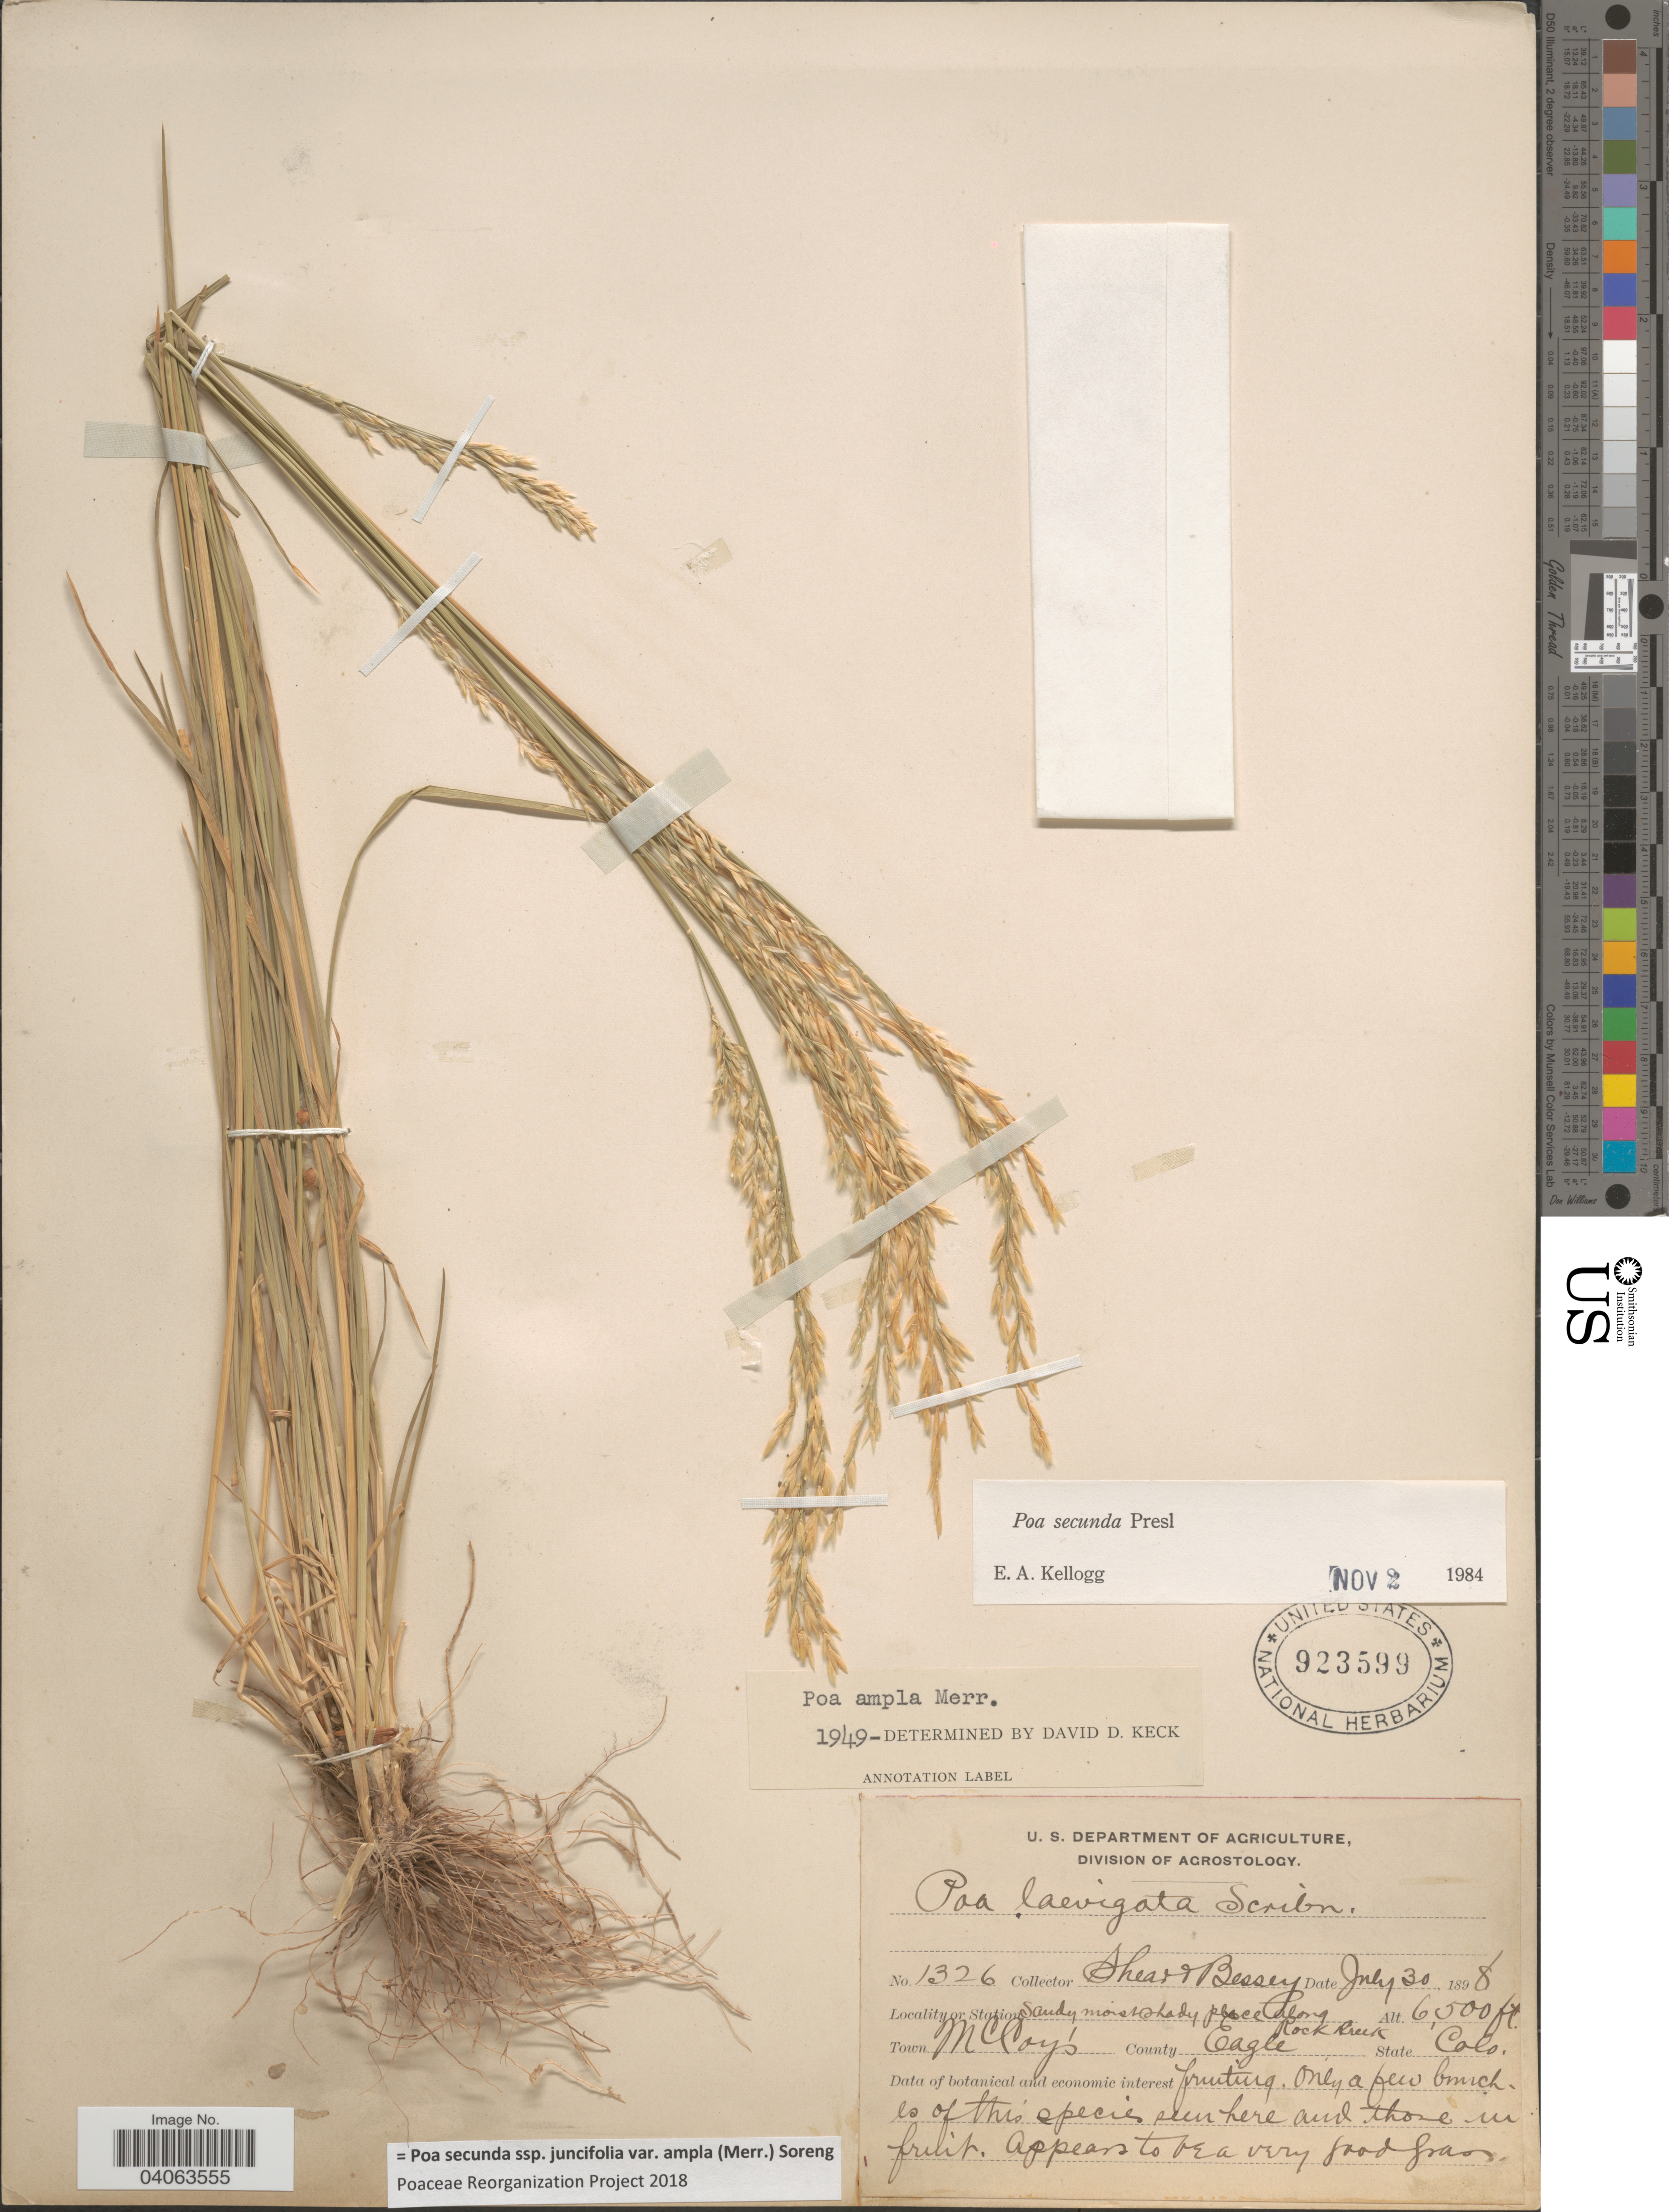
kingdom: Plantae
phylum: Tracheophyta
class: Liliopsida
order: Poales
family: Poaceae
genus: Poa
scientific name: Poa secunda subsp. juncifolia var. ampla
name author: (Merr.) Soreng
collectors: -- Shear & -. Bessey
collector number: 1326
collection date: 1898-07-30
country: United States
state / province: Colorado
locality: Town McCoy's. County Eagle.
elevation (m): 1981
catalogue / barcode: US 923599